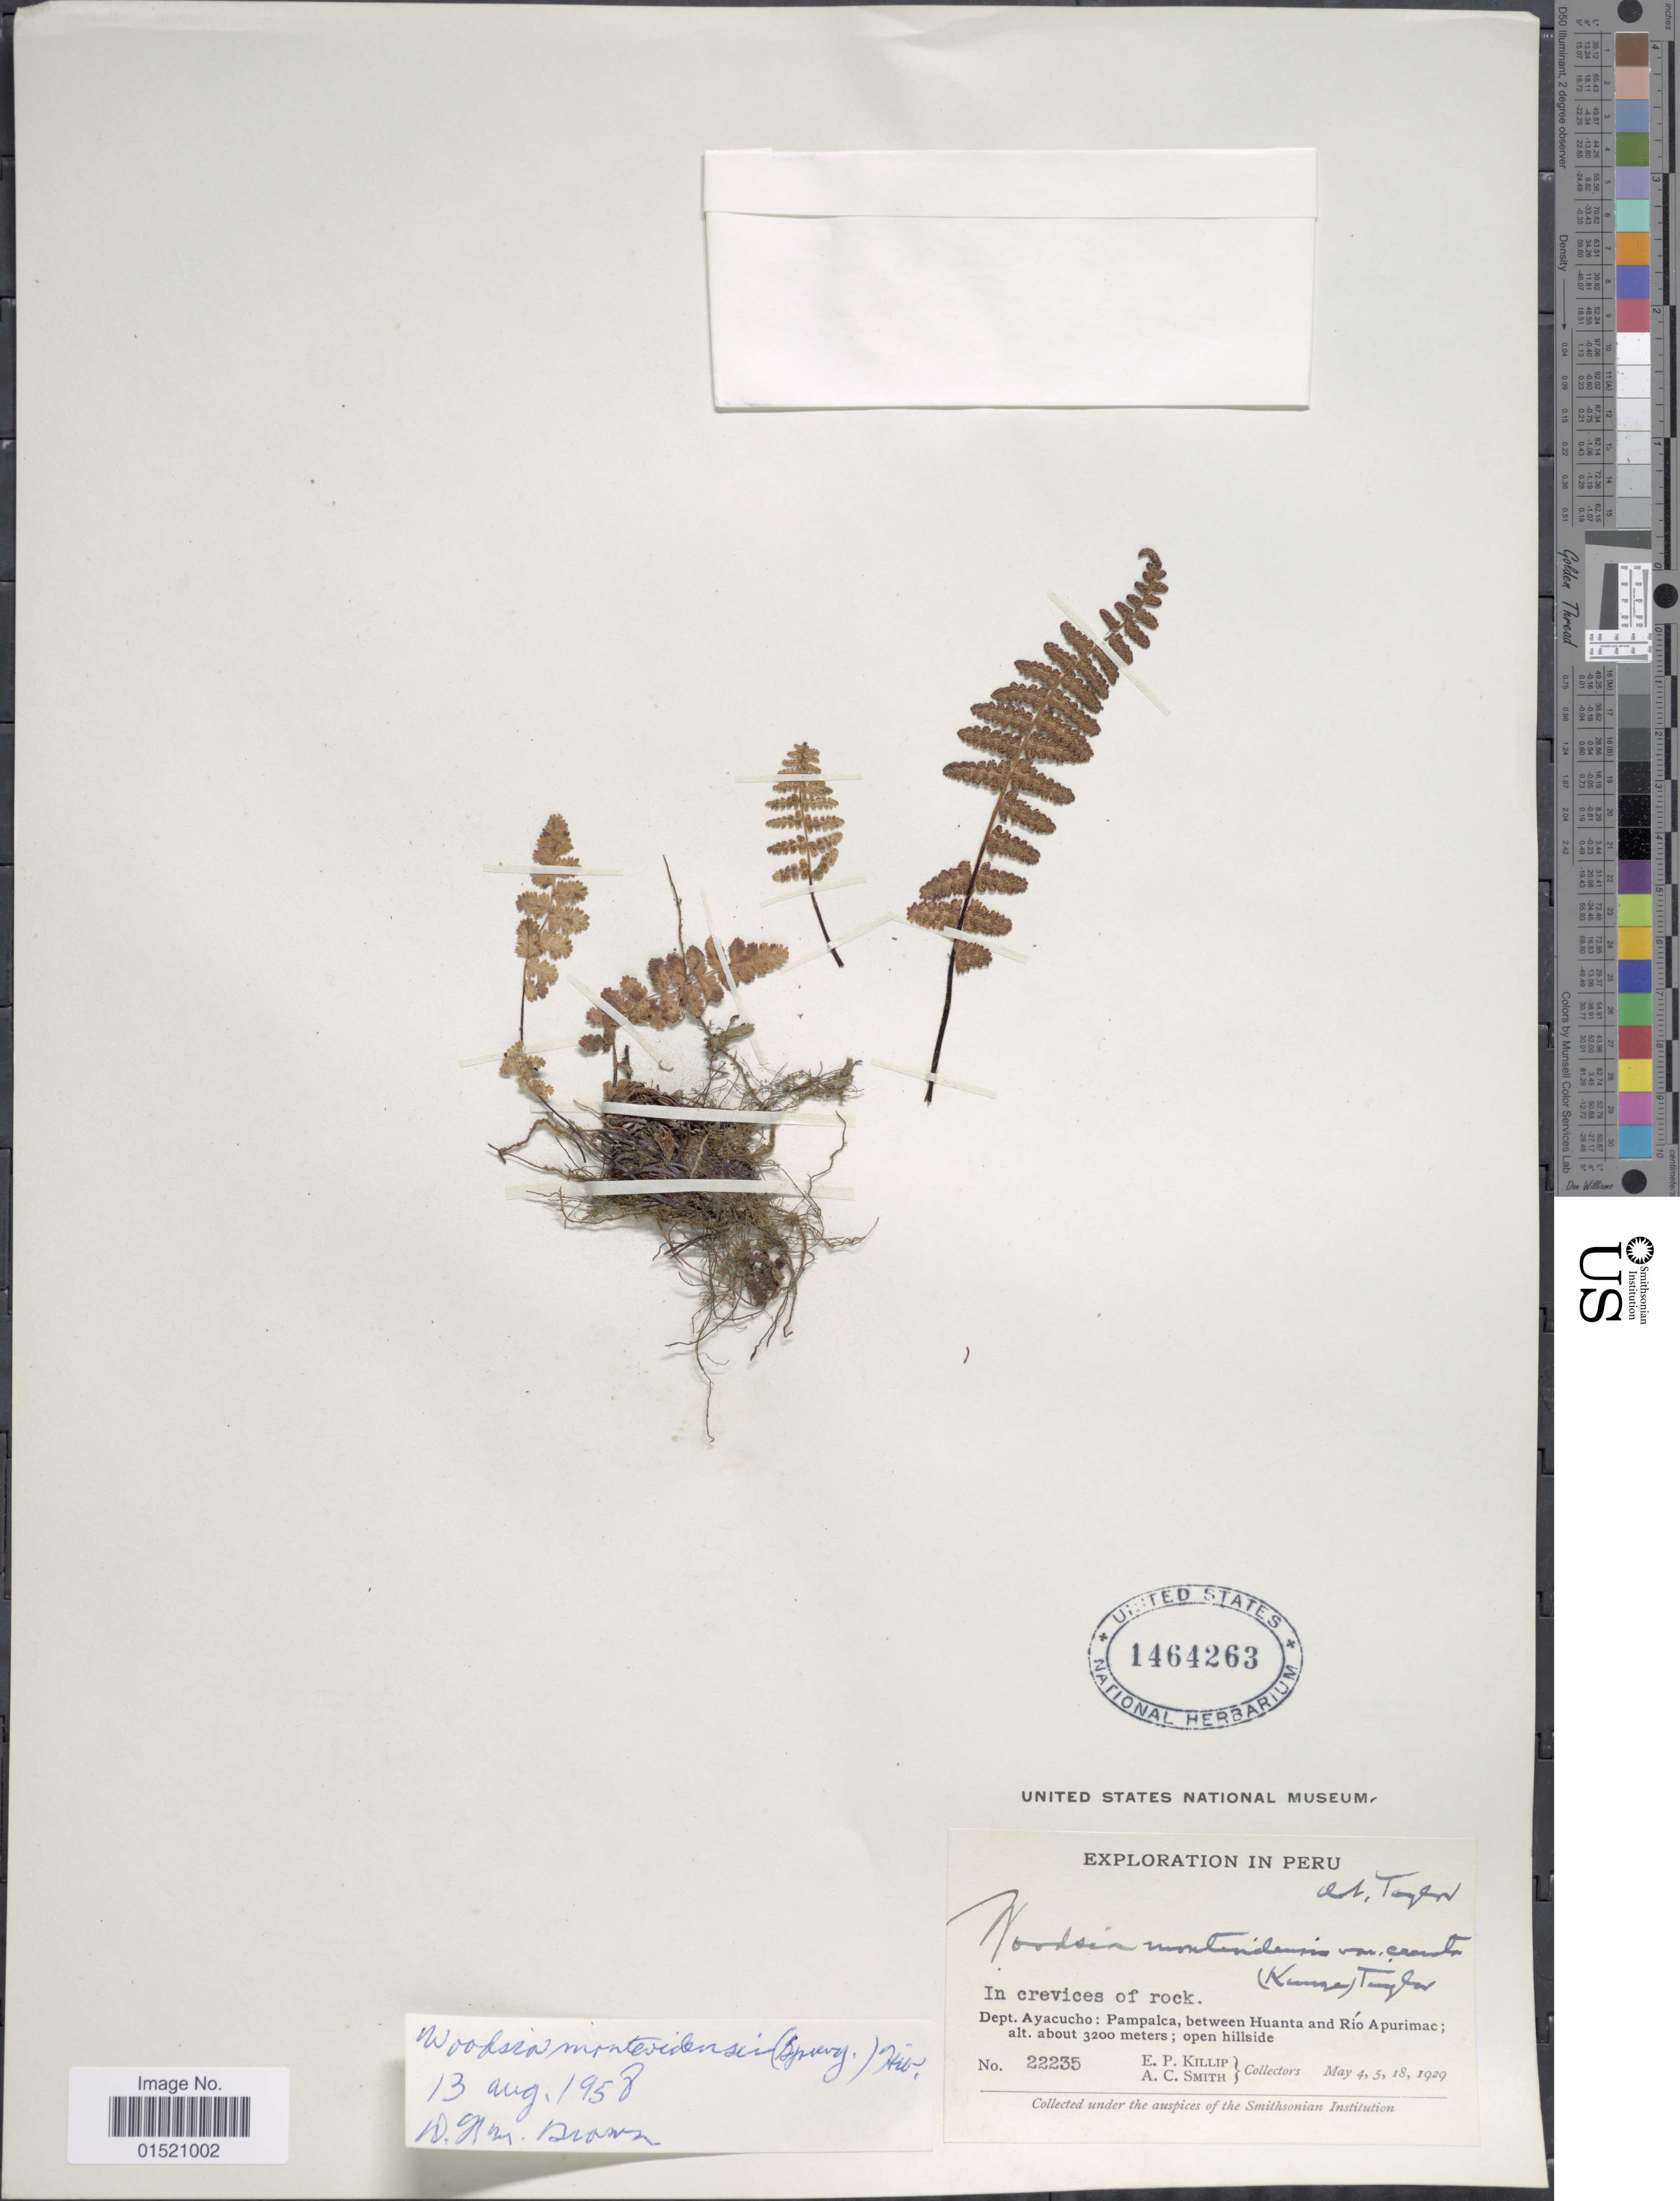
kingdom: Plantae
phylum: Tracheophyta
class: Polypodiopsida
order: Polypodiales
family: Woodsiaceae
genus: Woodsia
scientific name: Woodsia montevidensis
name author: (Spreng.) Hieron.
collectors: E. P. Killip & A. C. Smith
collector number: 22235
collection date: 1929-05-04/1929-05-18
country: Peru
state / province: Ayacucho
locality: Dept. Ayacucho: Pampalca, between Huanta and Río Apurimac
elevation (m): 3200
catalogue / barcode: US 1464263